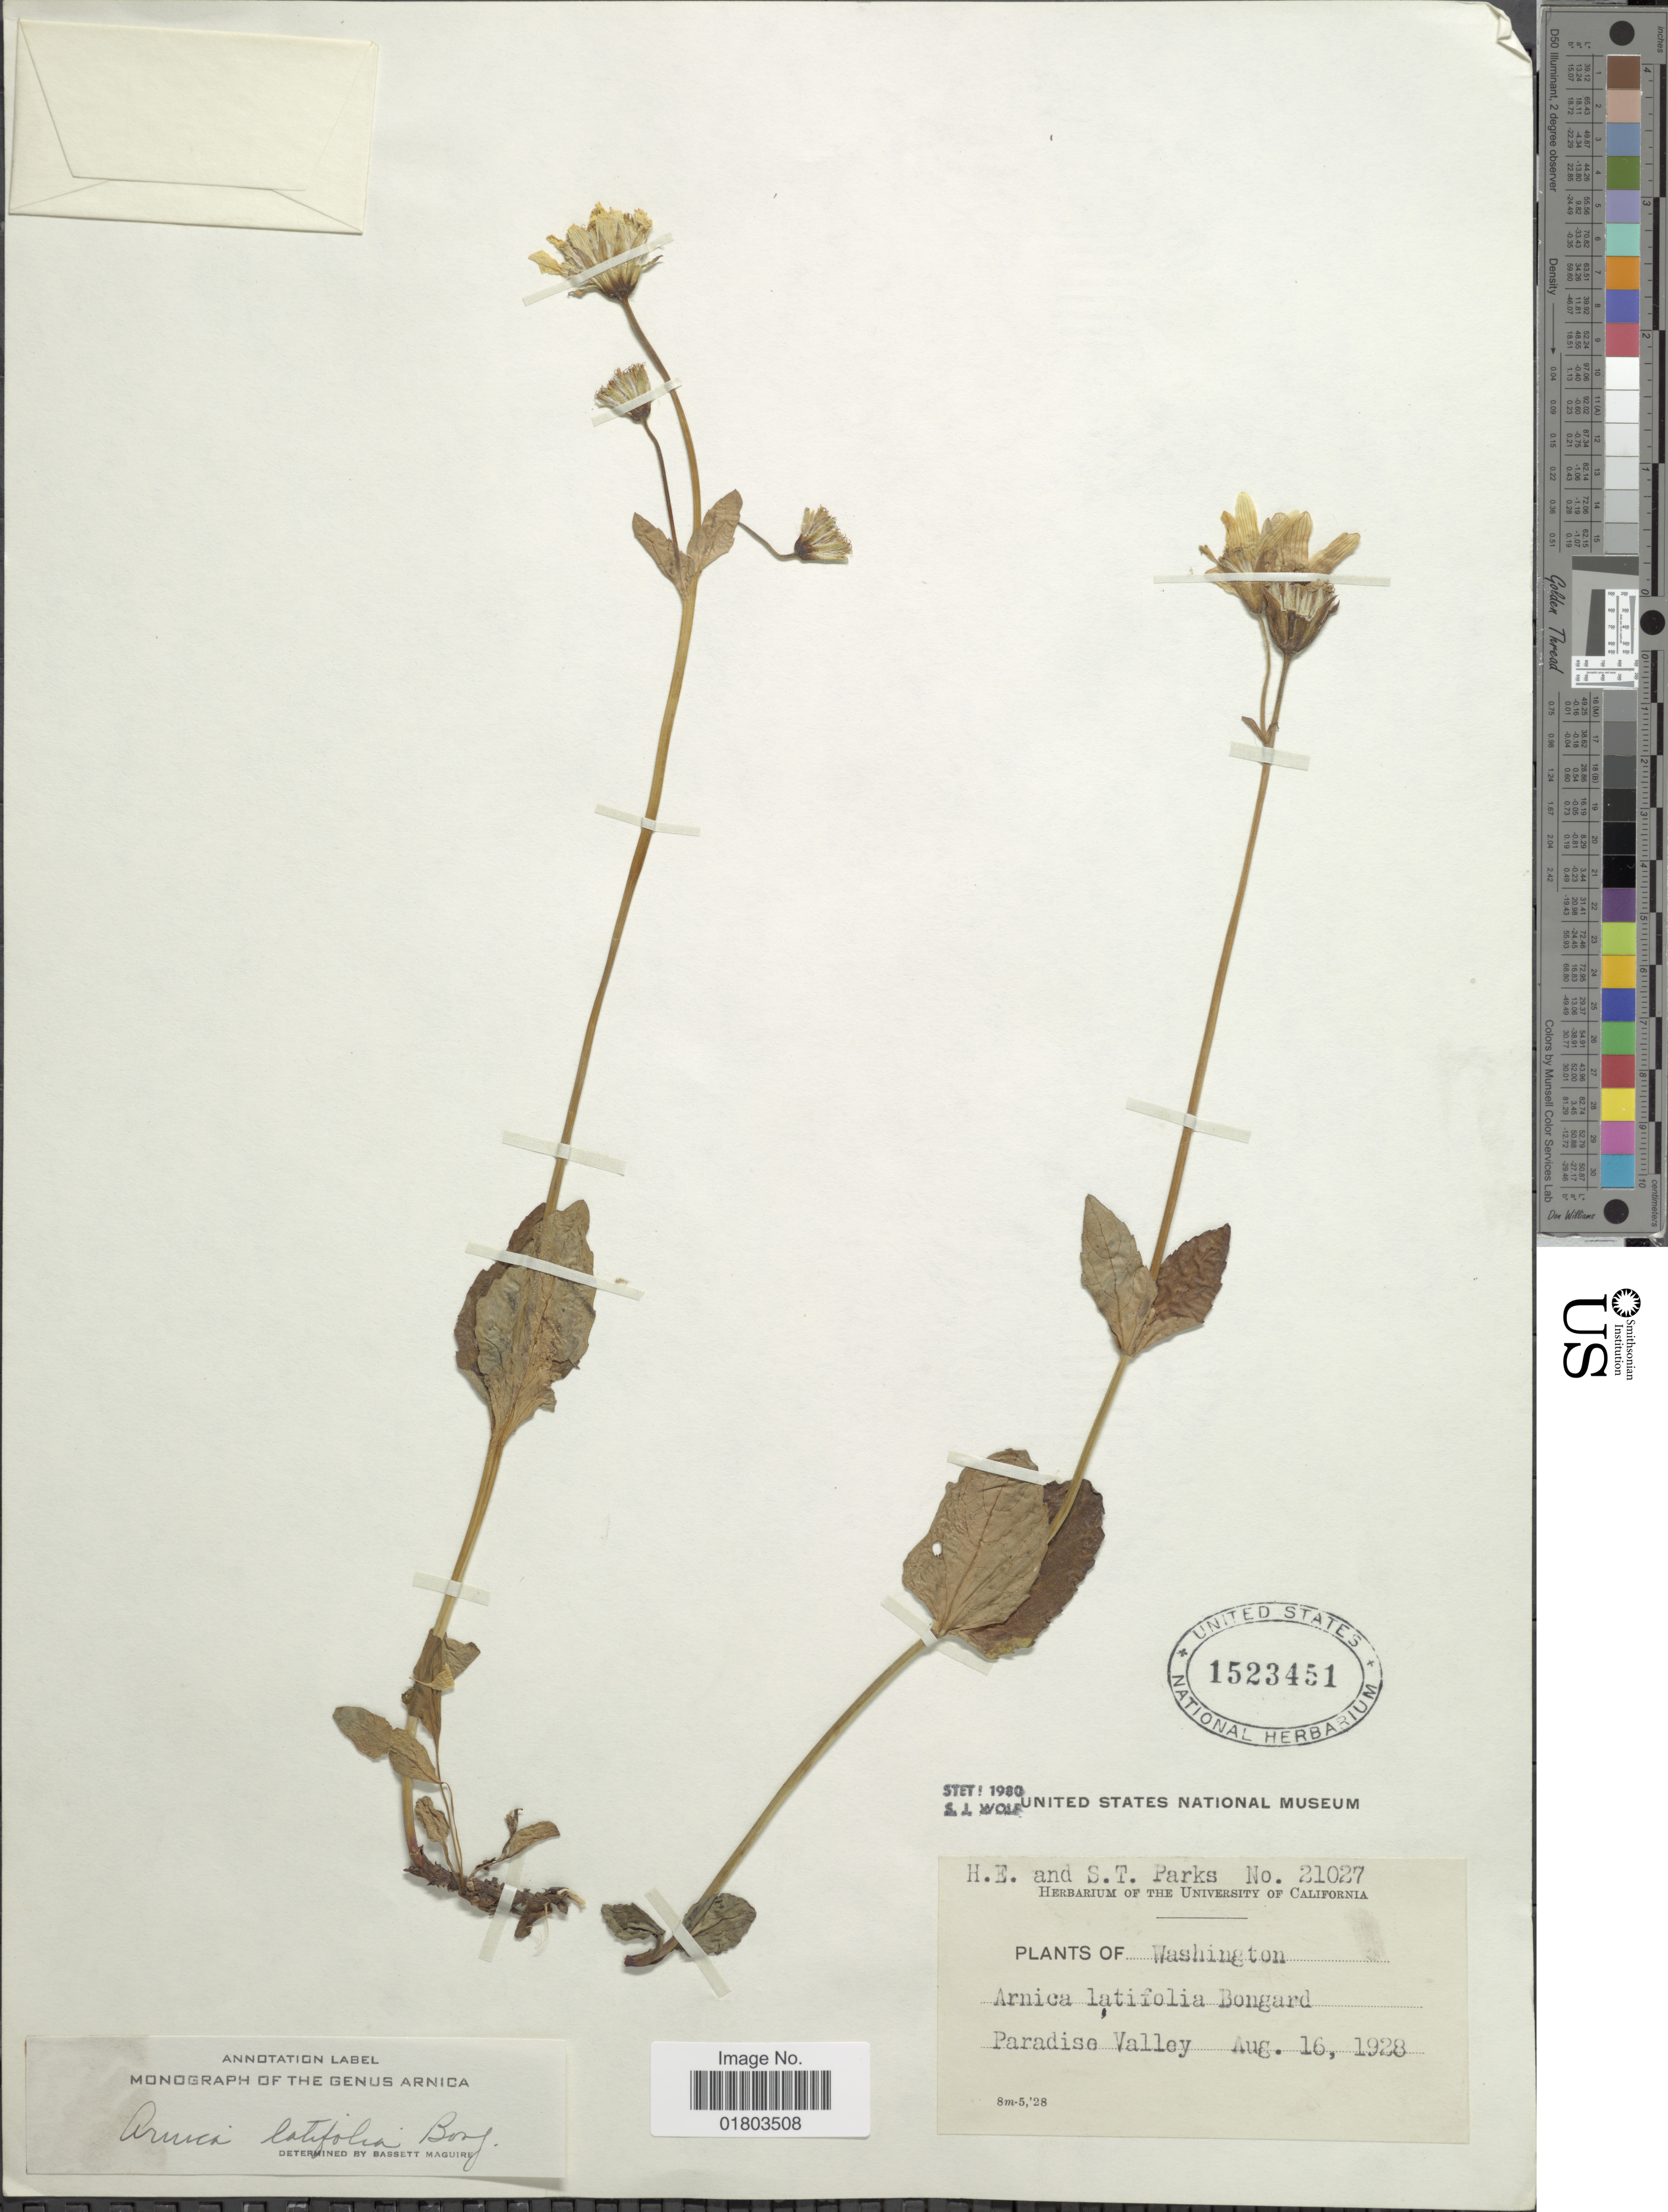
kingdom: Plantae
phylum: Tracheophyta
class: Magnoliopsida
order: Asterales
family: Asteraceae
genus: Arnica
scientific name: Arnica latifolia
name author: Bong.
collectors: H. E. Parks & S. Parks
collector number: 21027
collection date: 1928-08-16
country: United States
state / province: Washington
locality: Paradise Valley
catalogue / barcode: US 1523451